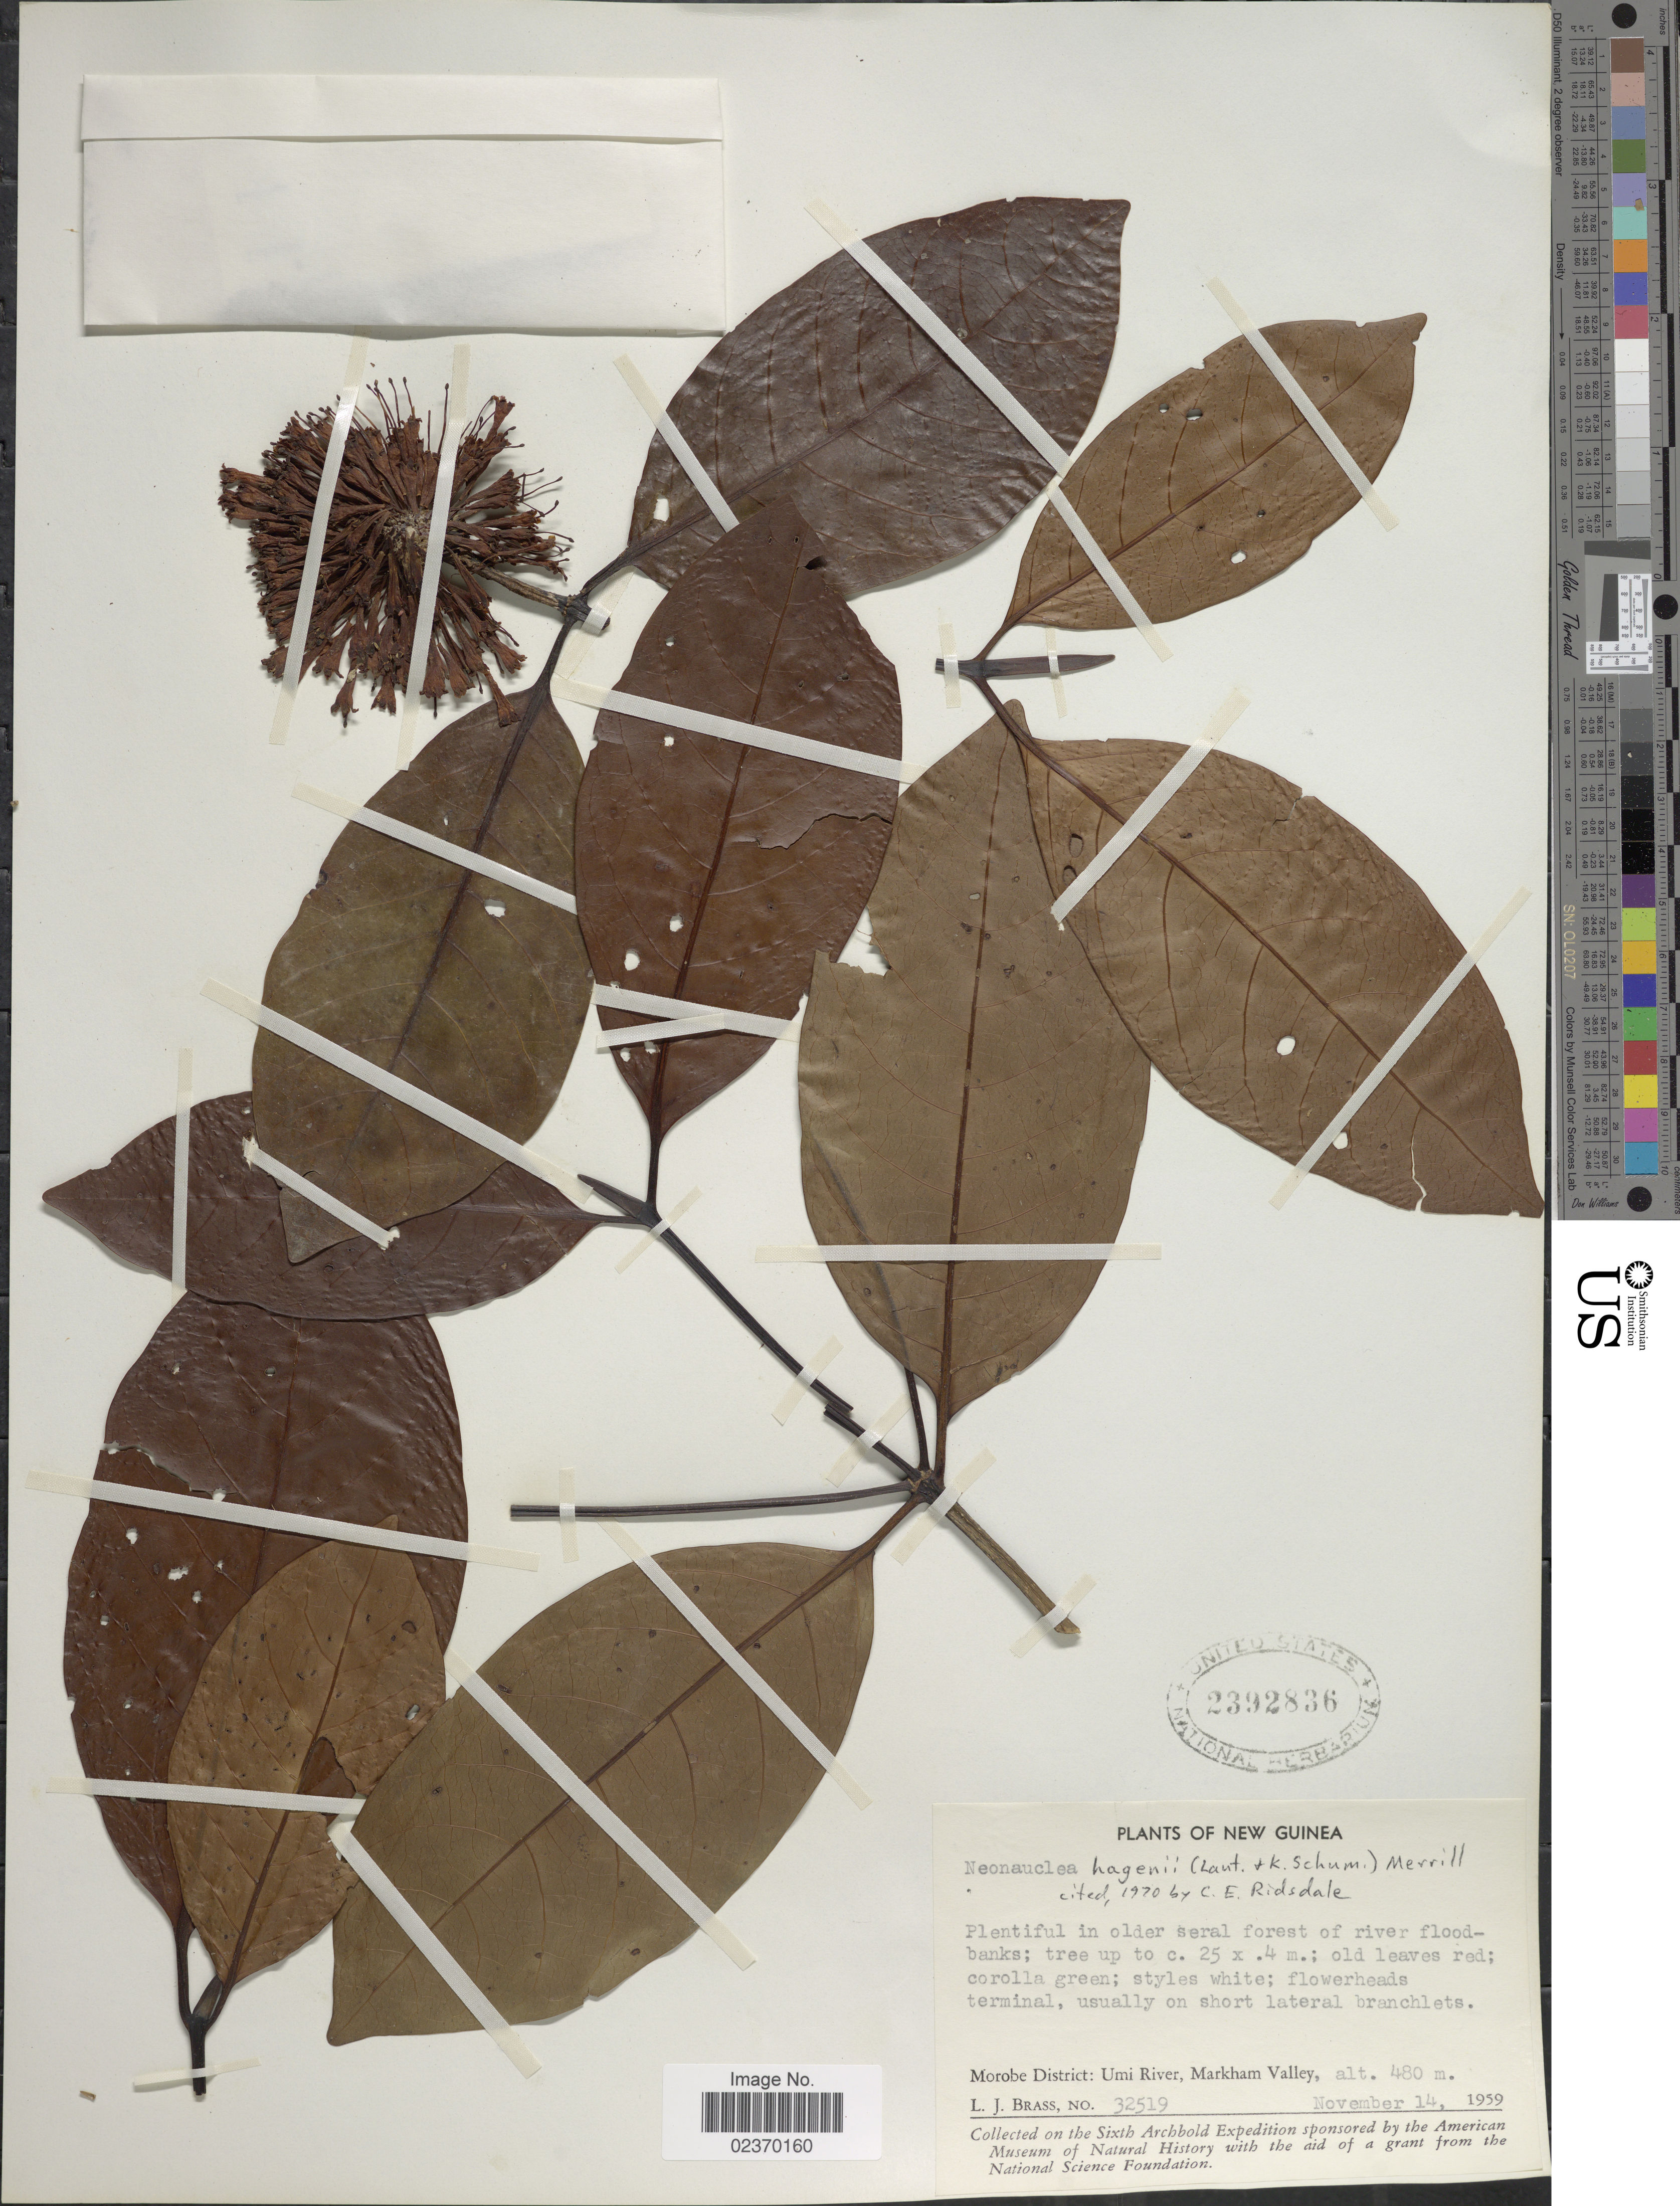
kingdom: Plantae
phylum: Tracheophyta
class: Magnoliopsida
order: Gentianales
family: Rubiaceae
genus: Neonauclea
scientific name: Neonauclea hagenii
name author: (Lauterb. & K. Schum.) Merr.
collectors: L. J. Brass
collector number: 32519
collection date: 1959-11-14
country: Papua New Guinea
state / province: Morobe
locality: New Guinea, Morobe District: Umi River, Markham Valley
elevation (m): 480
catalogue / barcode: US 2392836